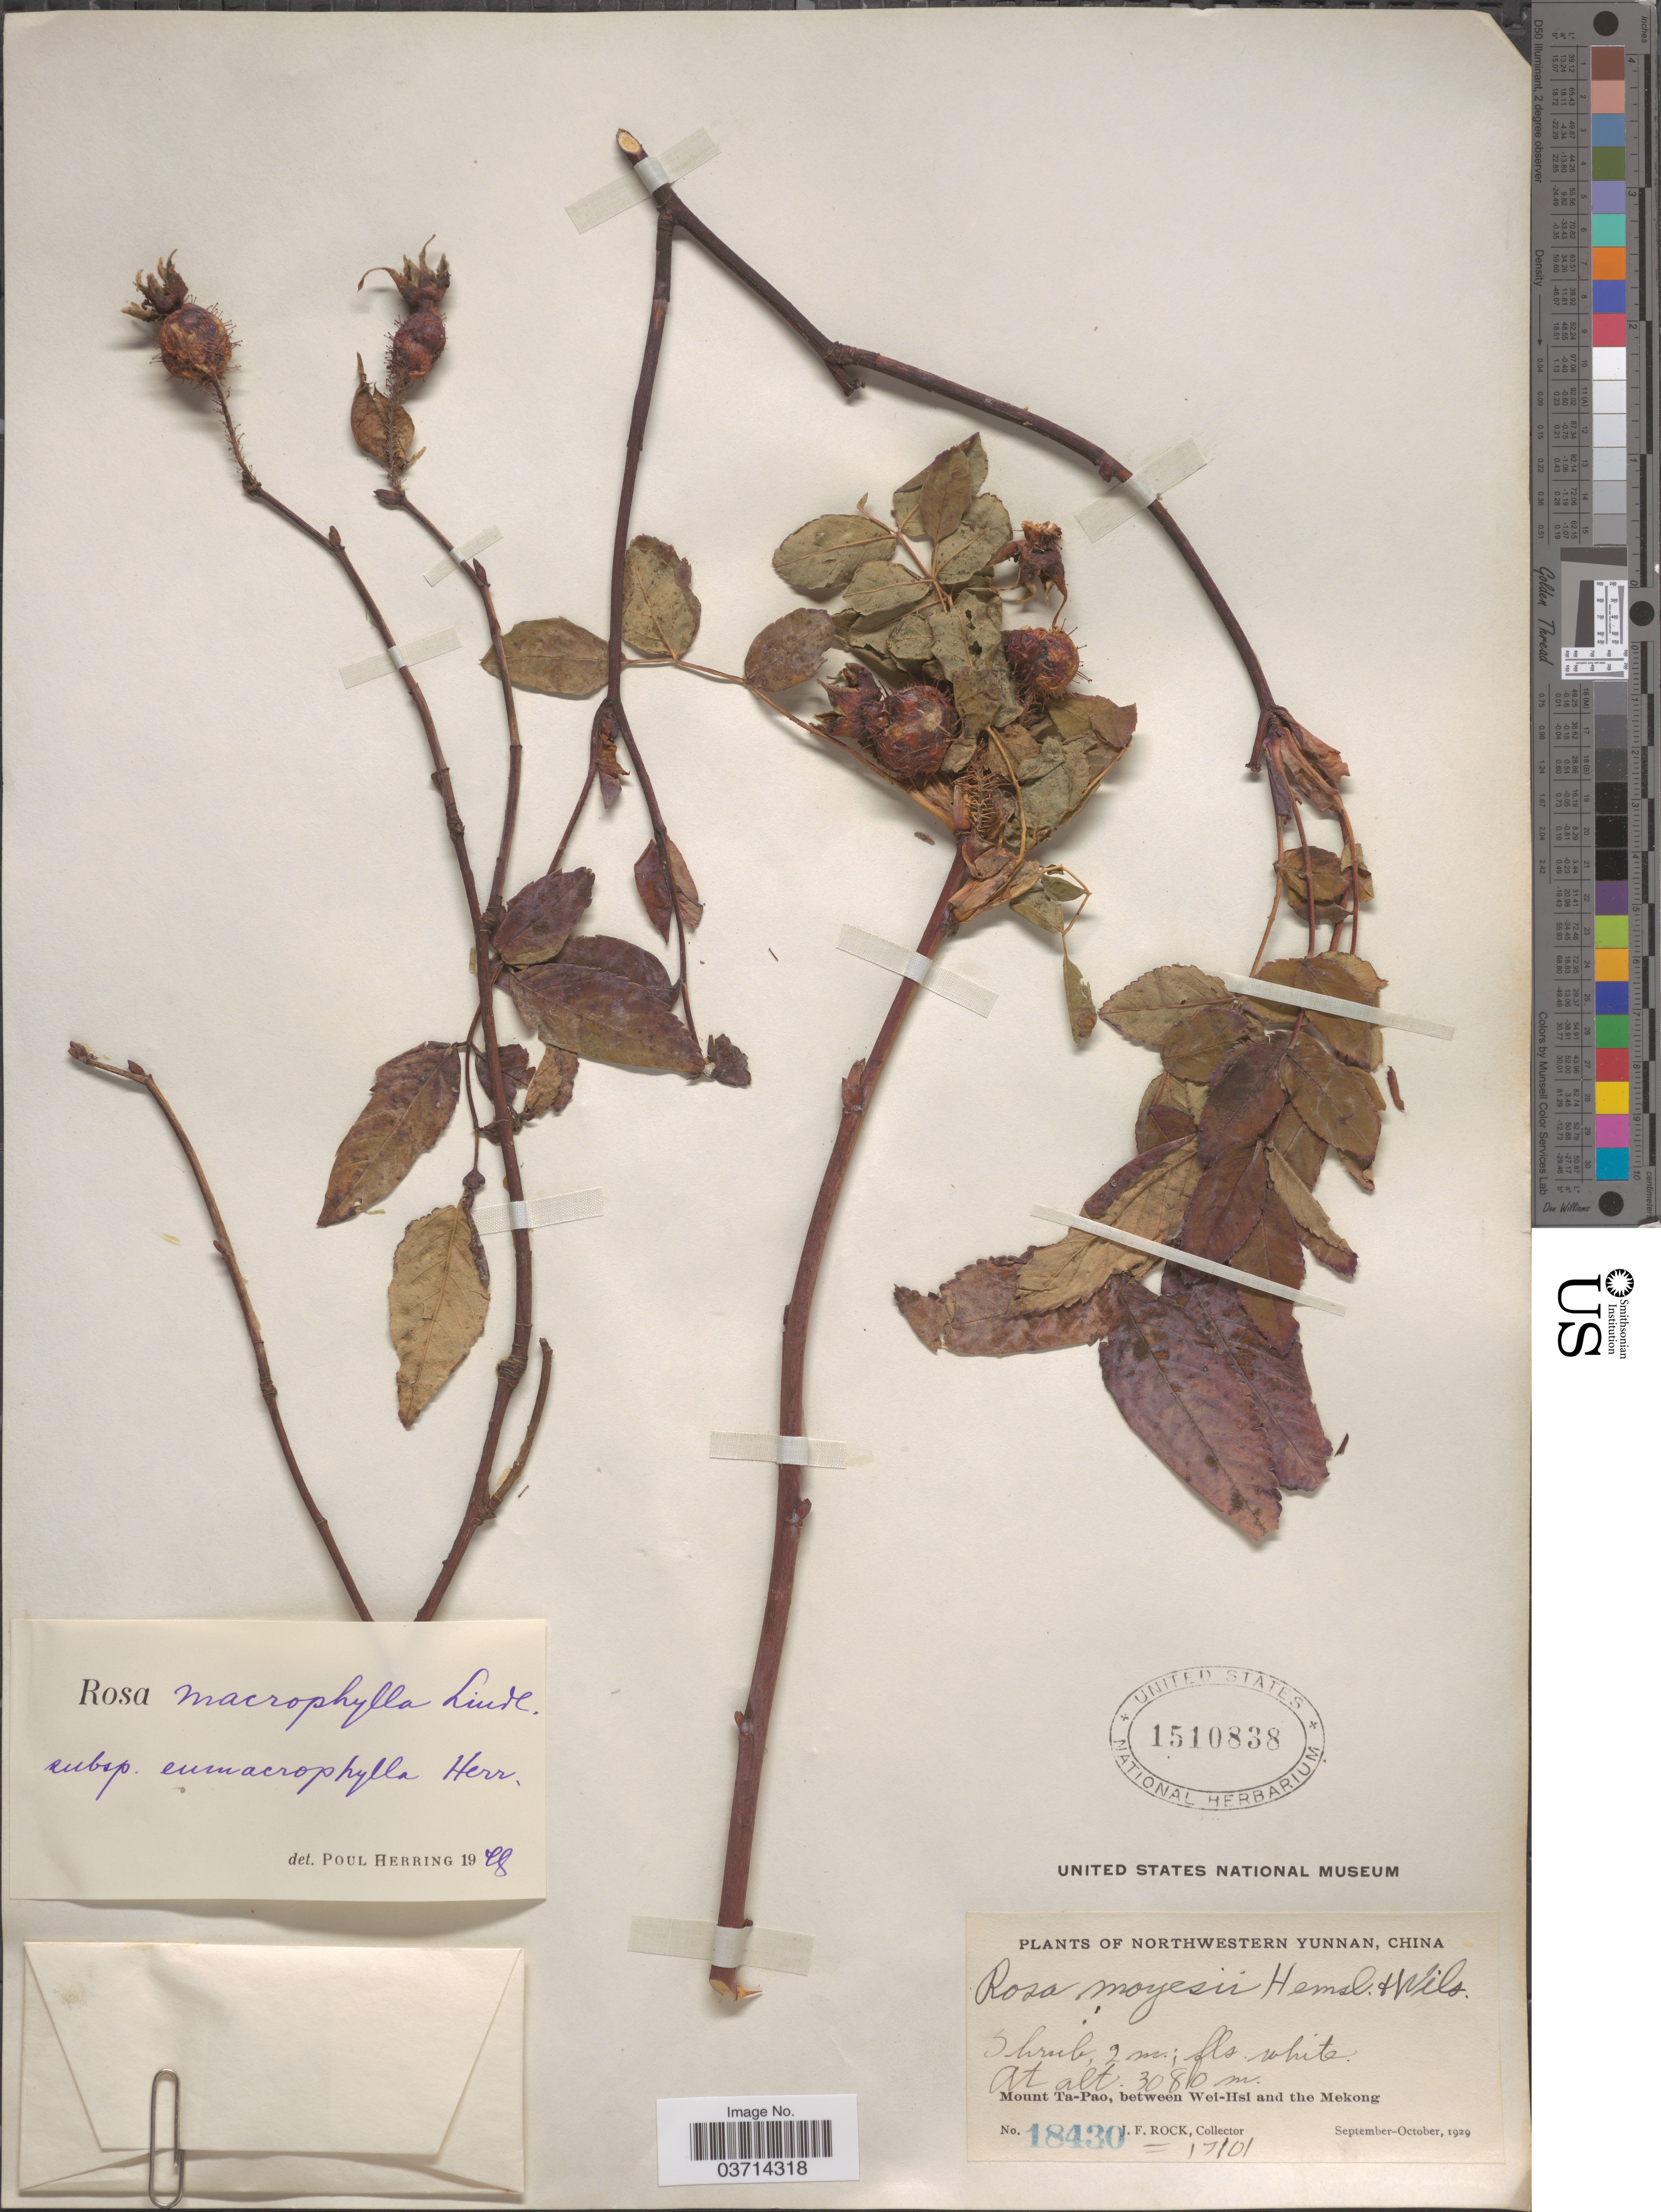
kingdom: Plantae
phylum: Tracheophyta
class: Magnoliopsida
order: Rosales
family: Rosaceae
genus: Rosa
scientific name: Rosa macrophylla var. macrophylla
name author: Lindl.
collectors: J. Rock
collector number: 18430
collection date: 1929-09/1929-10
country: China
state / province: Yunnan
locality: Northwestern Yunnan. Mount Ta-Pao, between Wei-Hsi and the Mekong.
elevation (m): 3080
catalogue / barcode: US 1510838